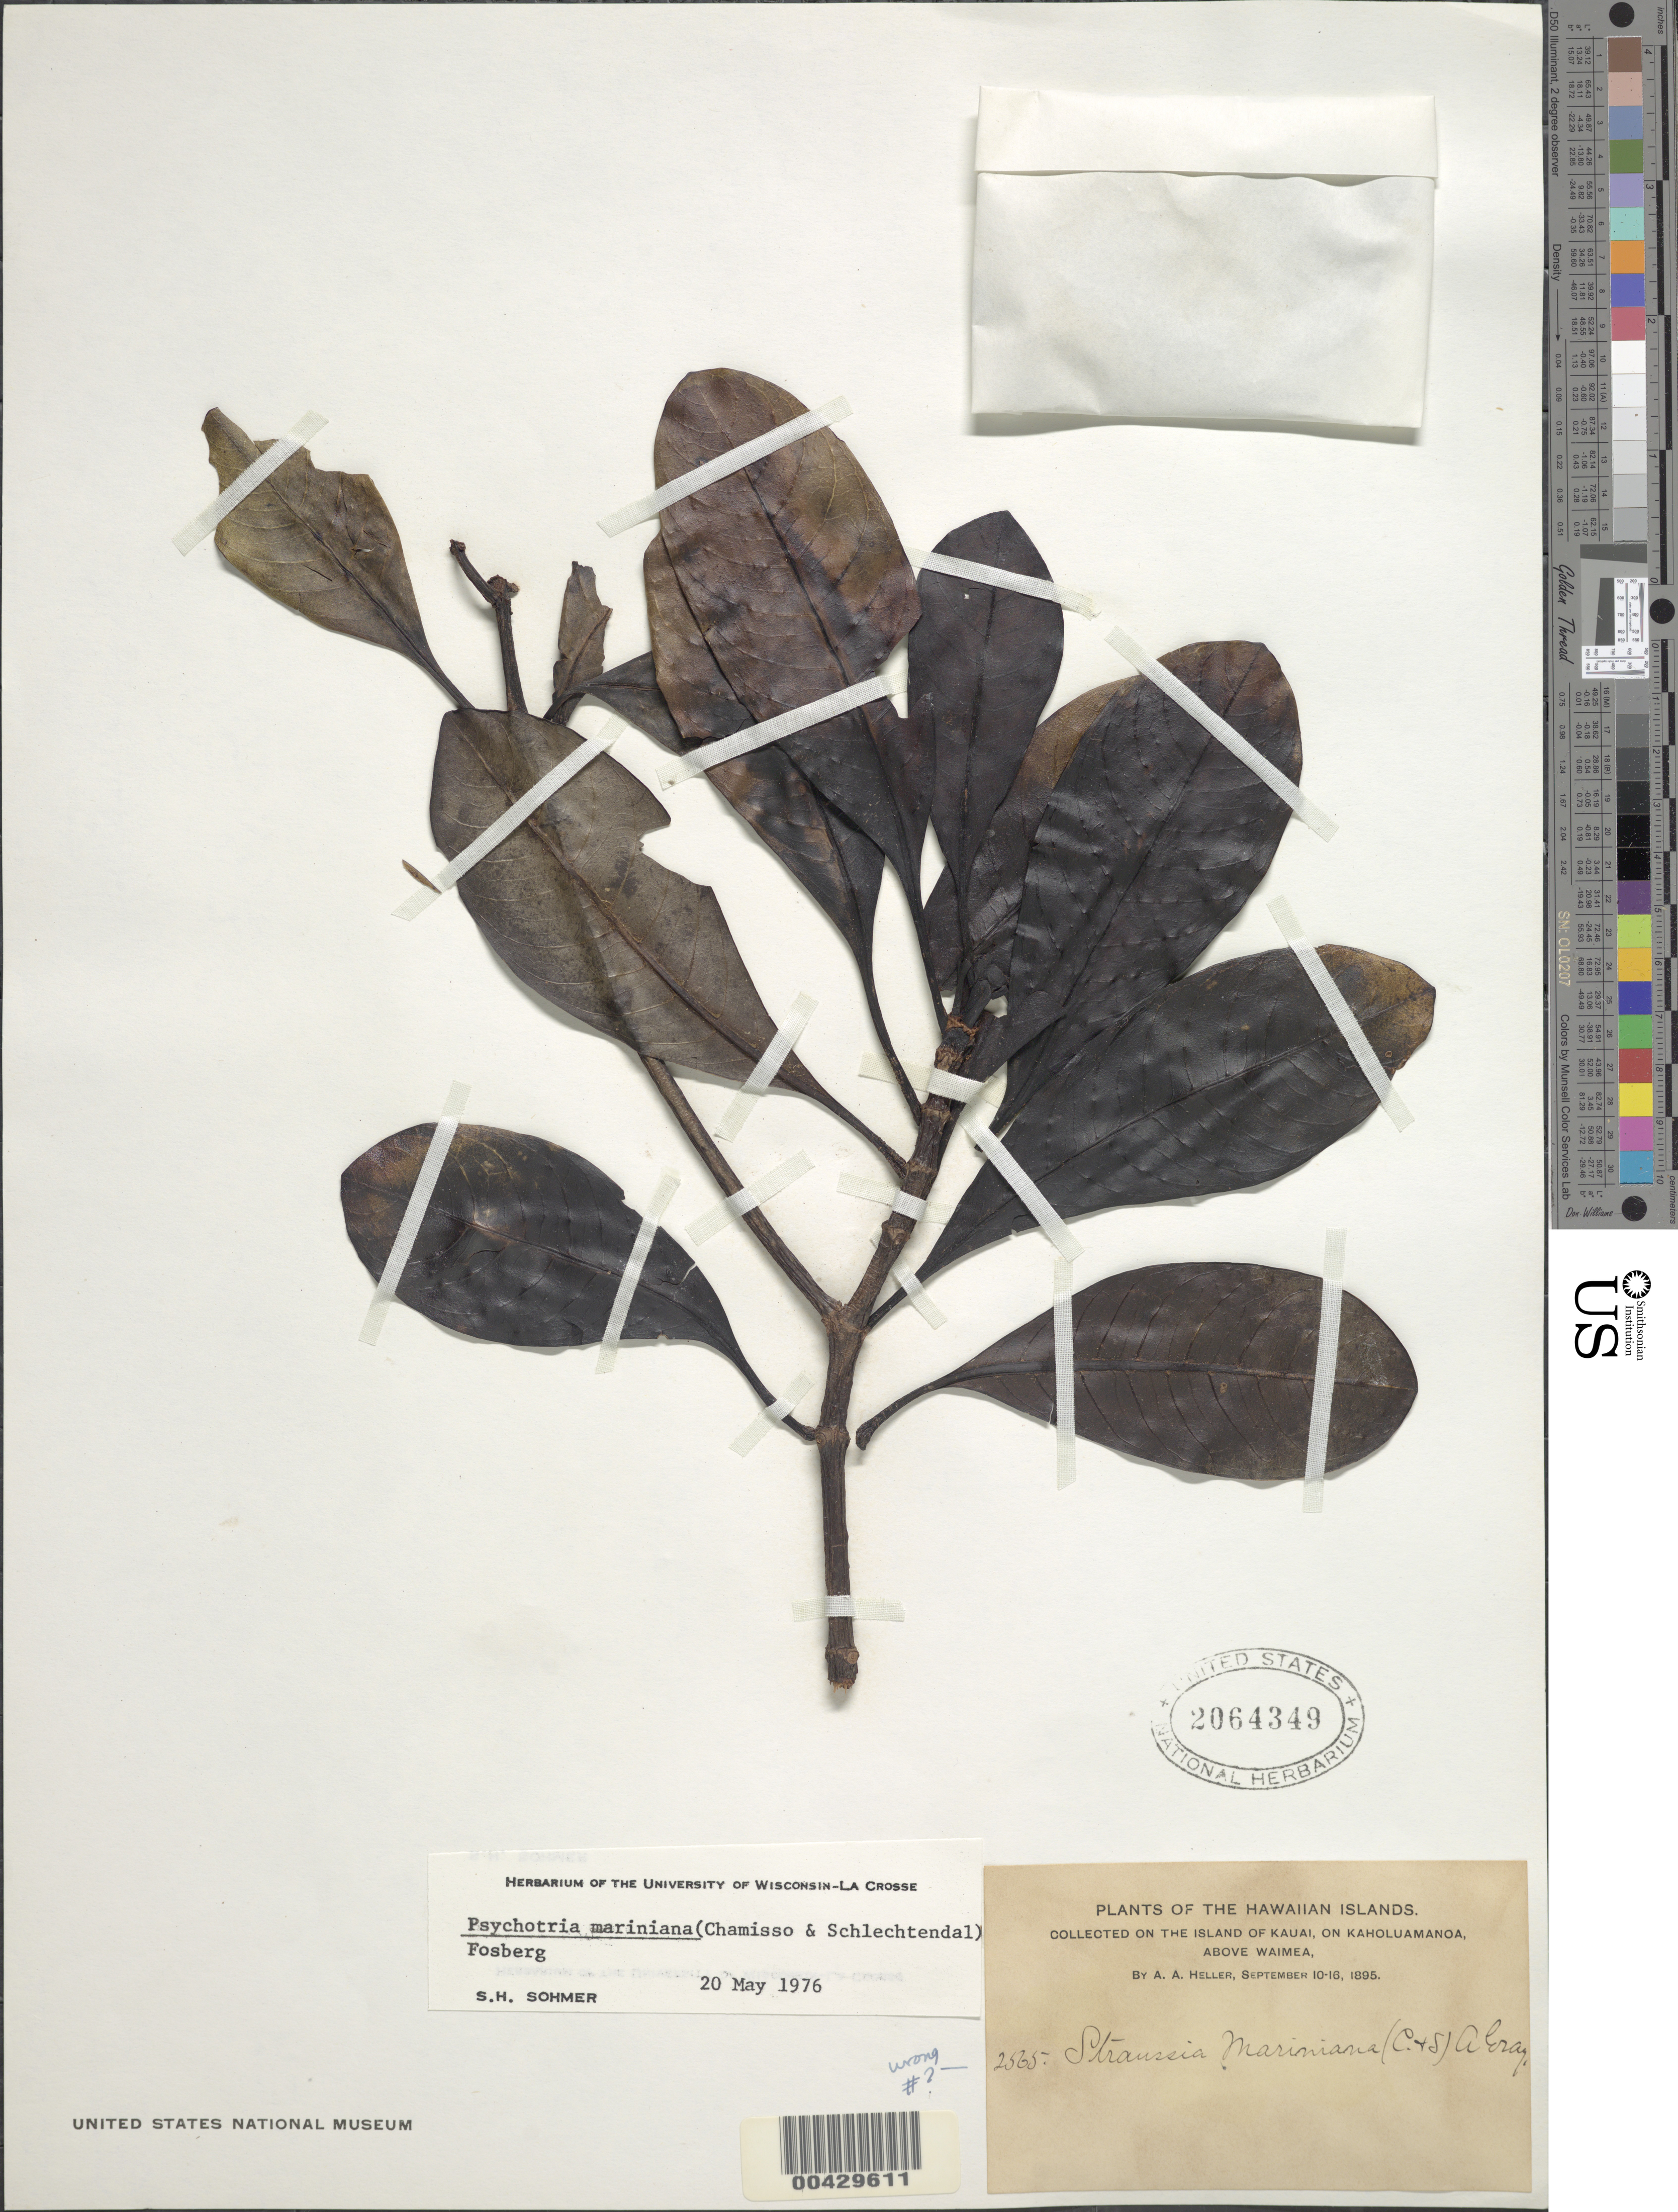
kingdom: Plantae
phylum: Tracheophyta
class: Magnoliopsida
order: Gentianales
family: Rubiaceae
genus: Psychotria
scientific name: Psychotria mariniana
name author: (Cham. & Schltdl.) Fosberg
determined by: Sohmer, S. H.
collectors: A. A. Heller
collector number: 2565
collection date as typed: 10 Sep 1895 to 16 Sep 1895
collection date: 1895-09-10/1895-09-16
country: United States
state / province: Hawaii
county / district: Kauai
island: Kaua'i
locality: on Kaholuamanoa, above Waimea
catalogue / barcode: US 2064349